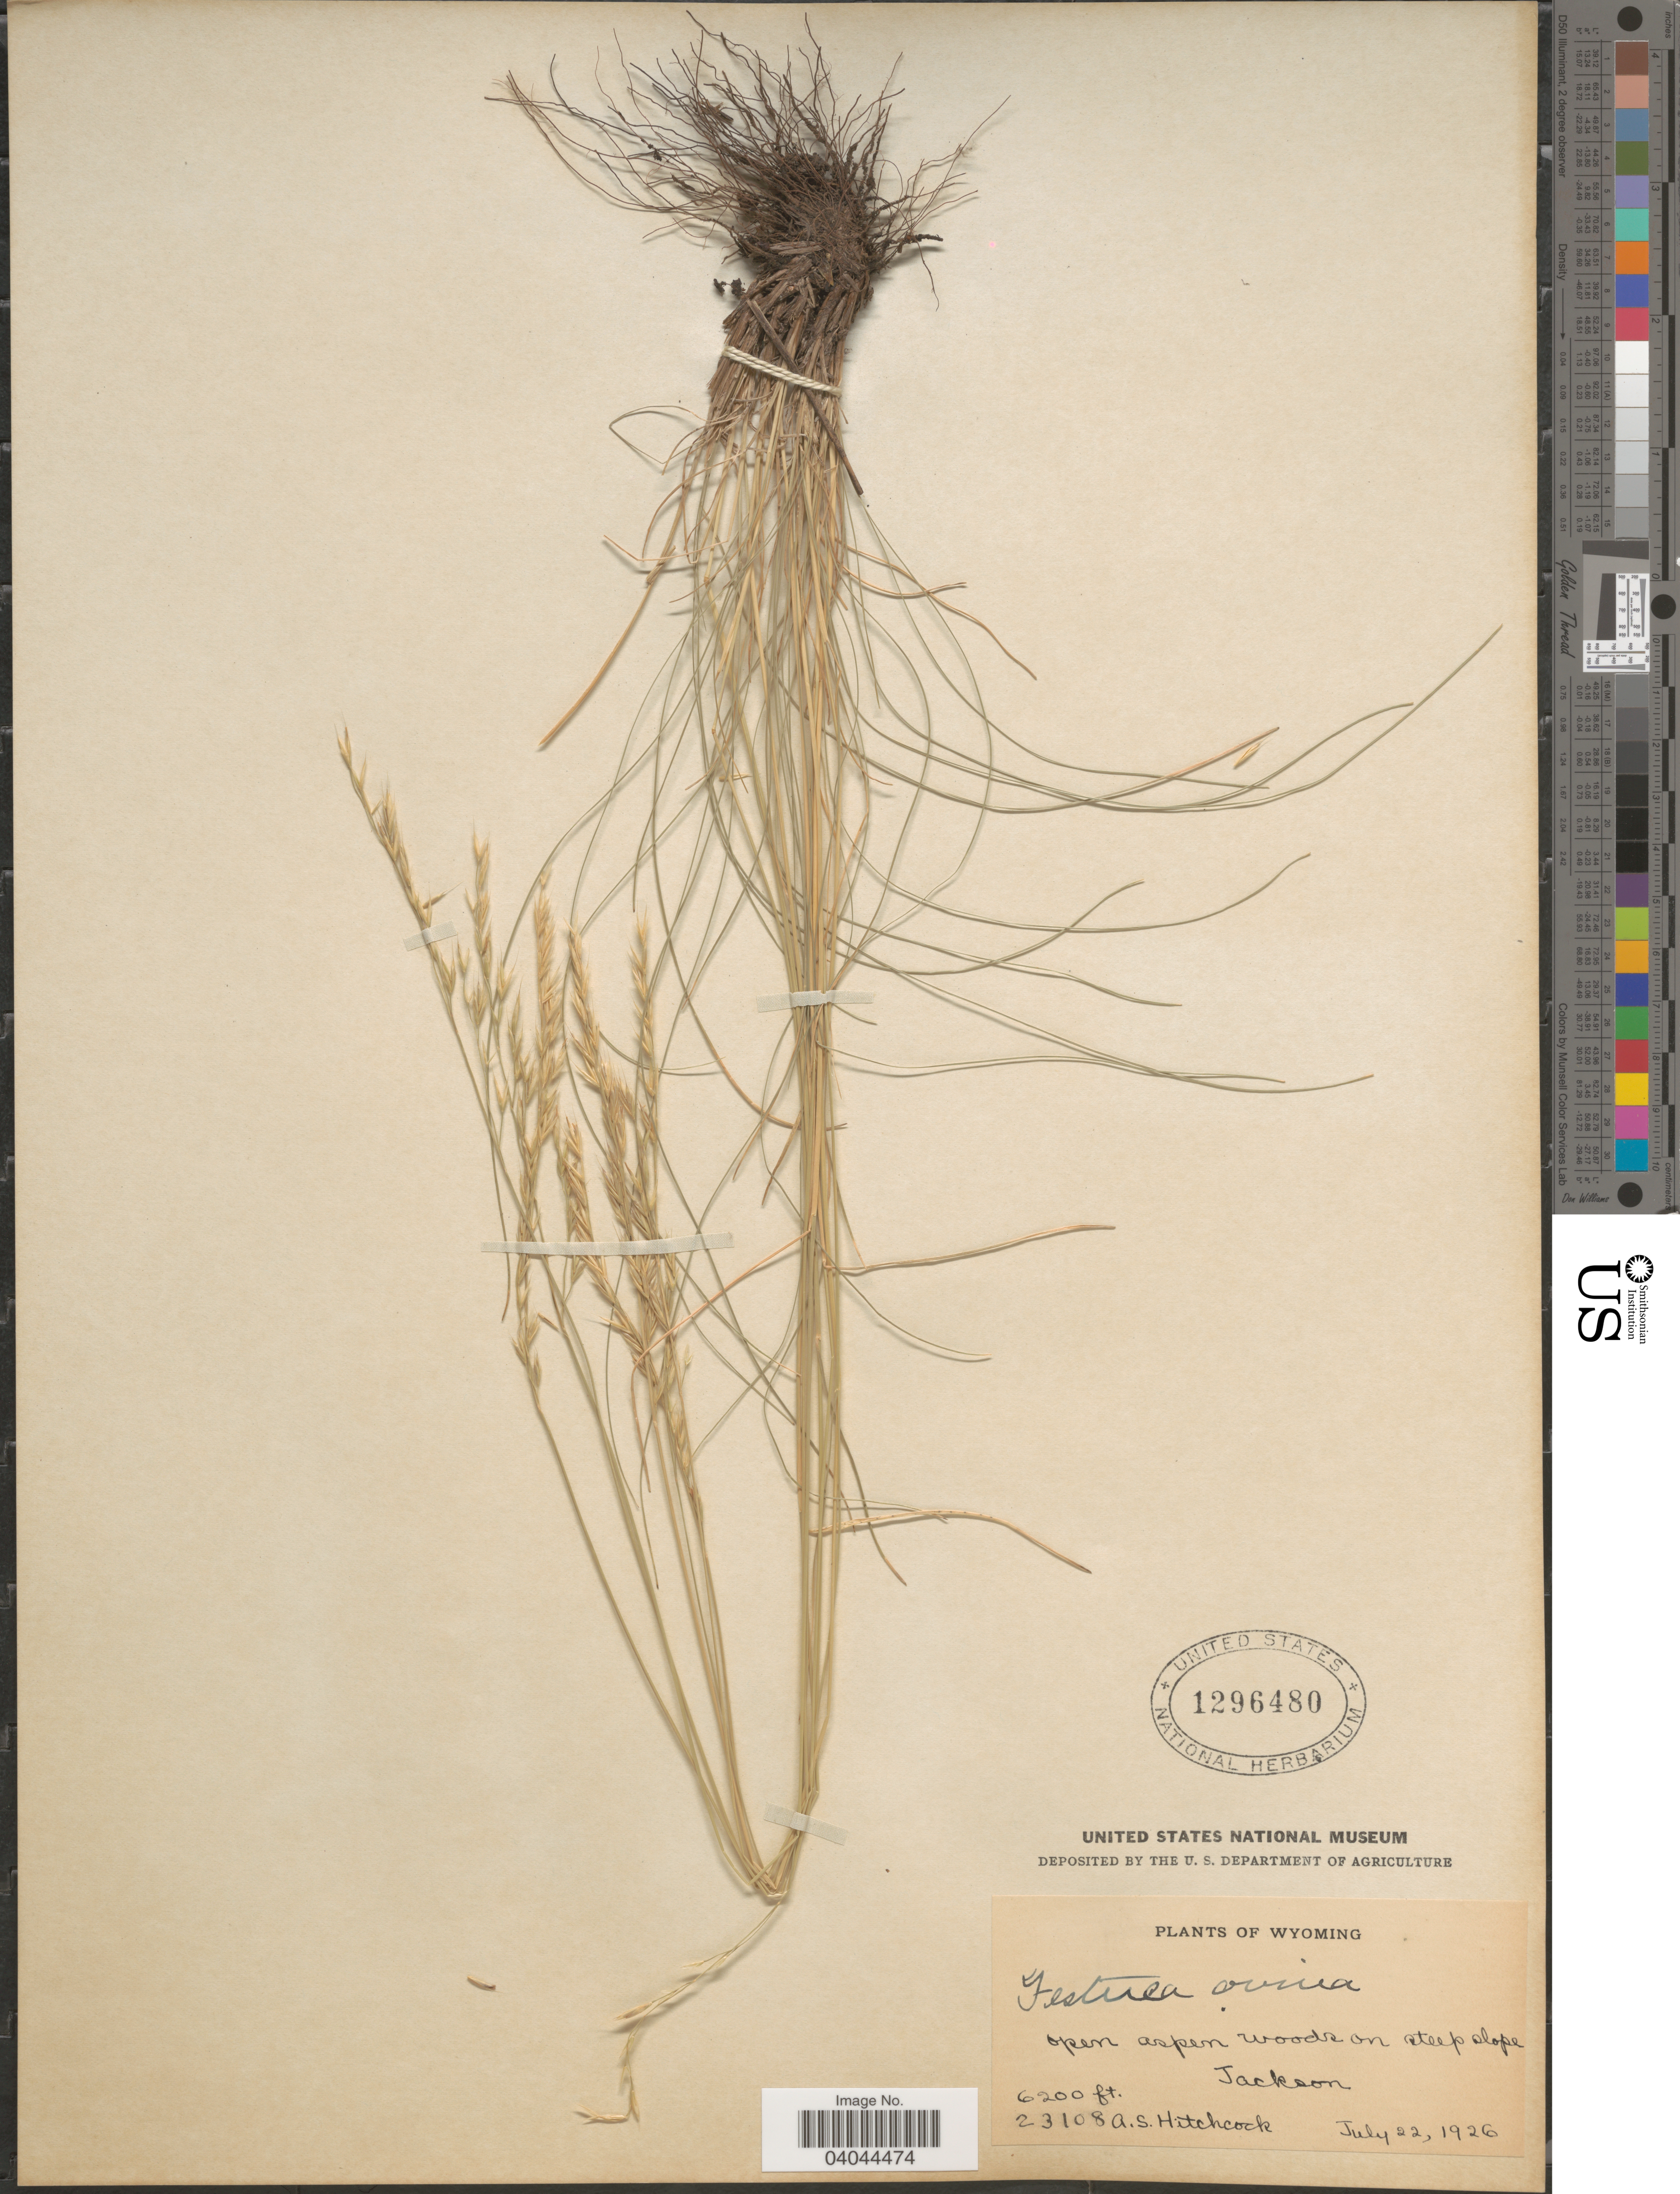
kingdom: Plantae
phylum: Tracheophyta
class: Liliopsida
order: Poales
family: Poaceae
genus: Festuca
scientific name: Festuca ovina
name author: L.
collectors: A. S. Hitchcock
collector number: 23108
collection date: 1926-07-22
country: United States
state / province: Wyoming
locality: Open aspen woods on steep slope. Jackson.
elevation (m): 1890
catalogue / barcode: US 1296480